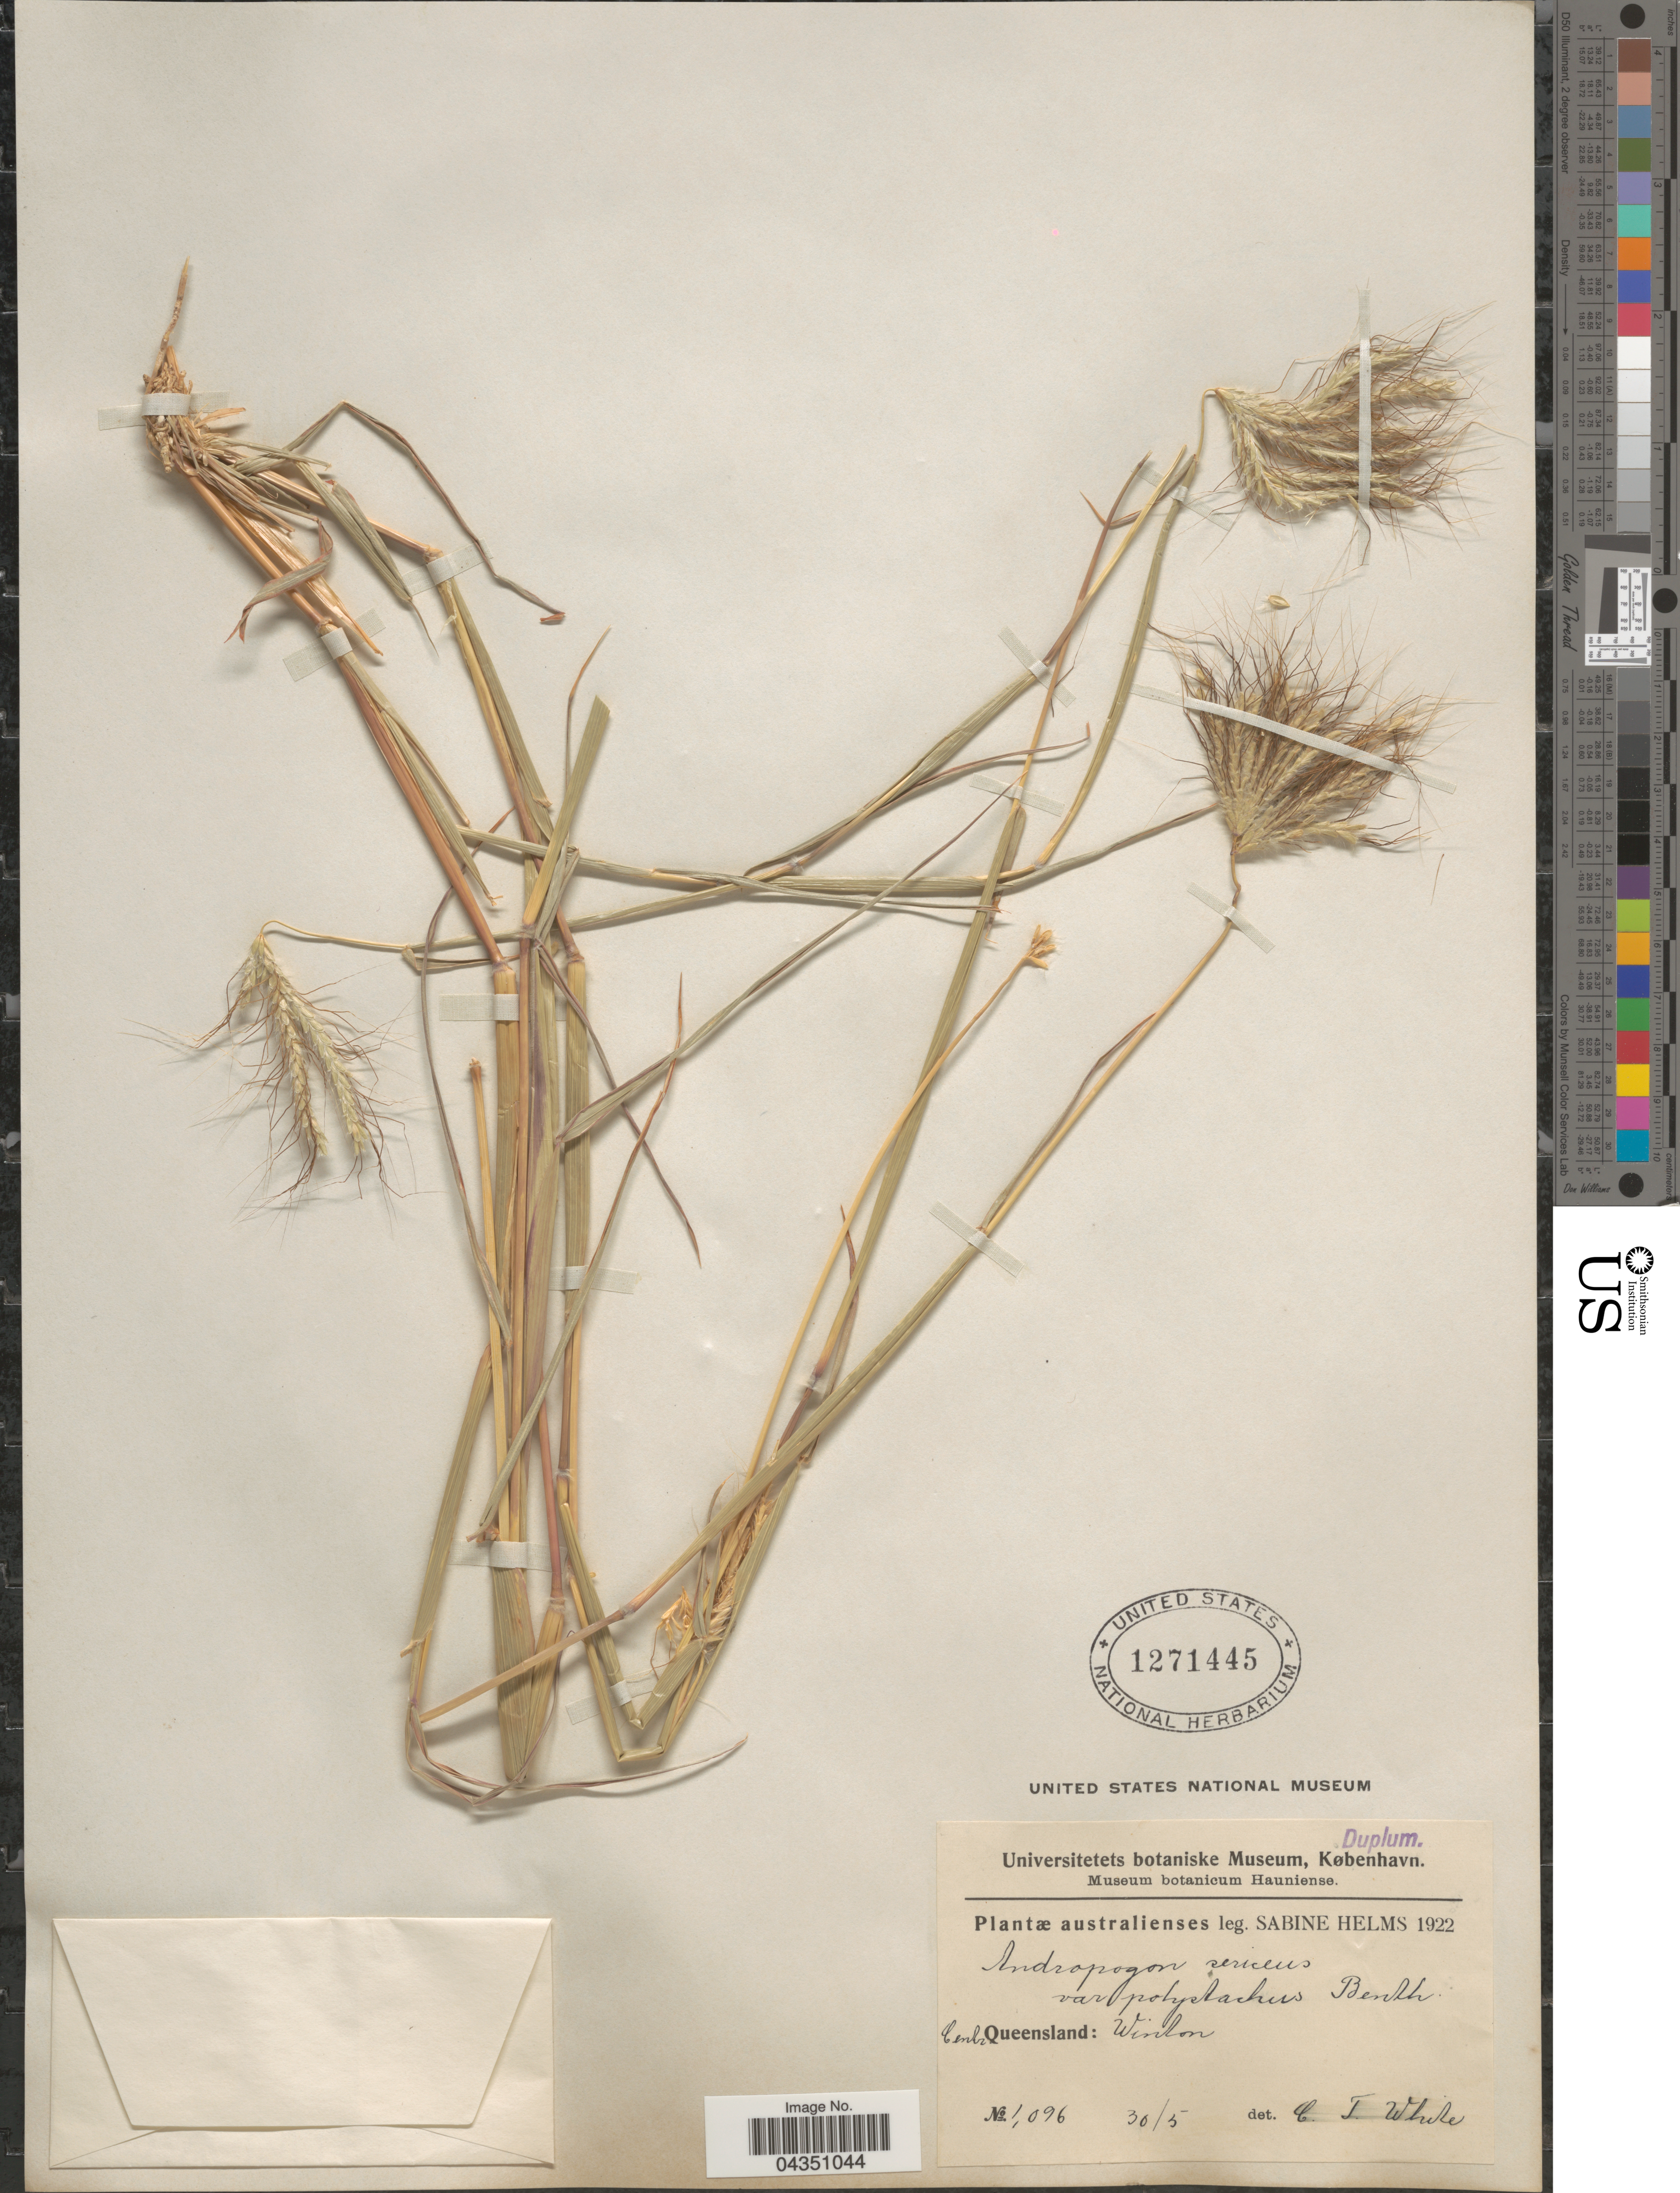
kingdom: Plantae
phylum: Tracheophyta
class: Liliopsida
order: Poales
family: Poaceae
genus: Dichanthium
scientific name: Dichanthium sericeum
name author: (R. Br.) A. Camus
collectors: S. Helms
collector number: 1096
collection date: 1922-05-30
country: Australia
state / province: Queensland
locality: Australienses. Centr. Queensland: Winlon.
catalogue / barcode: US 1271445